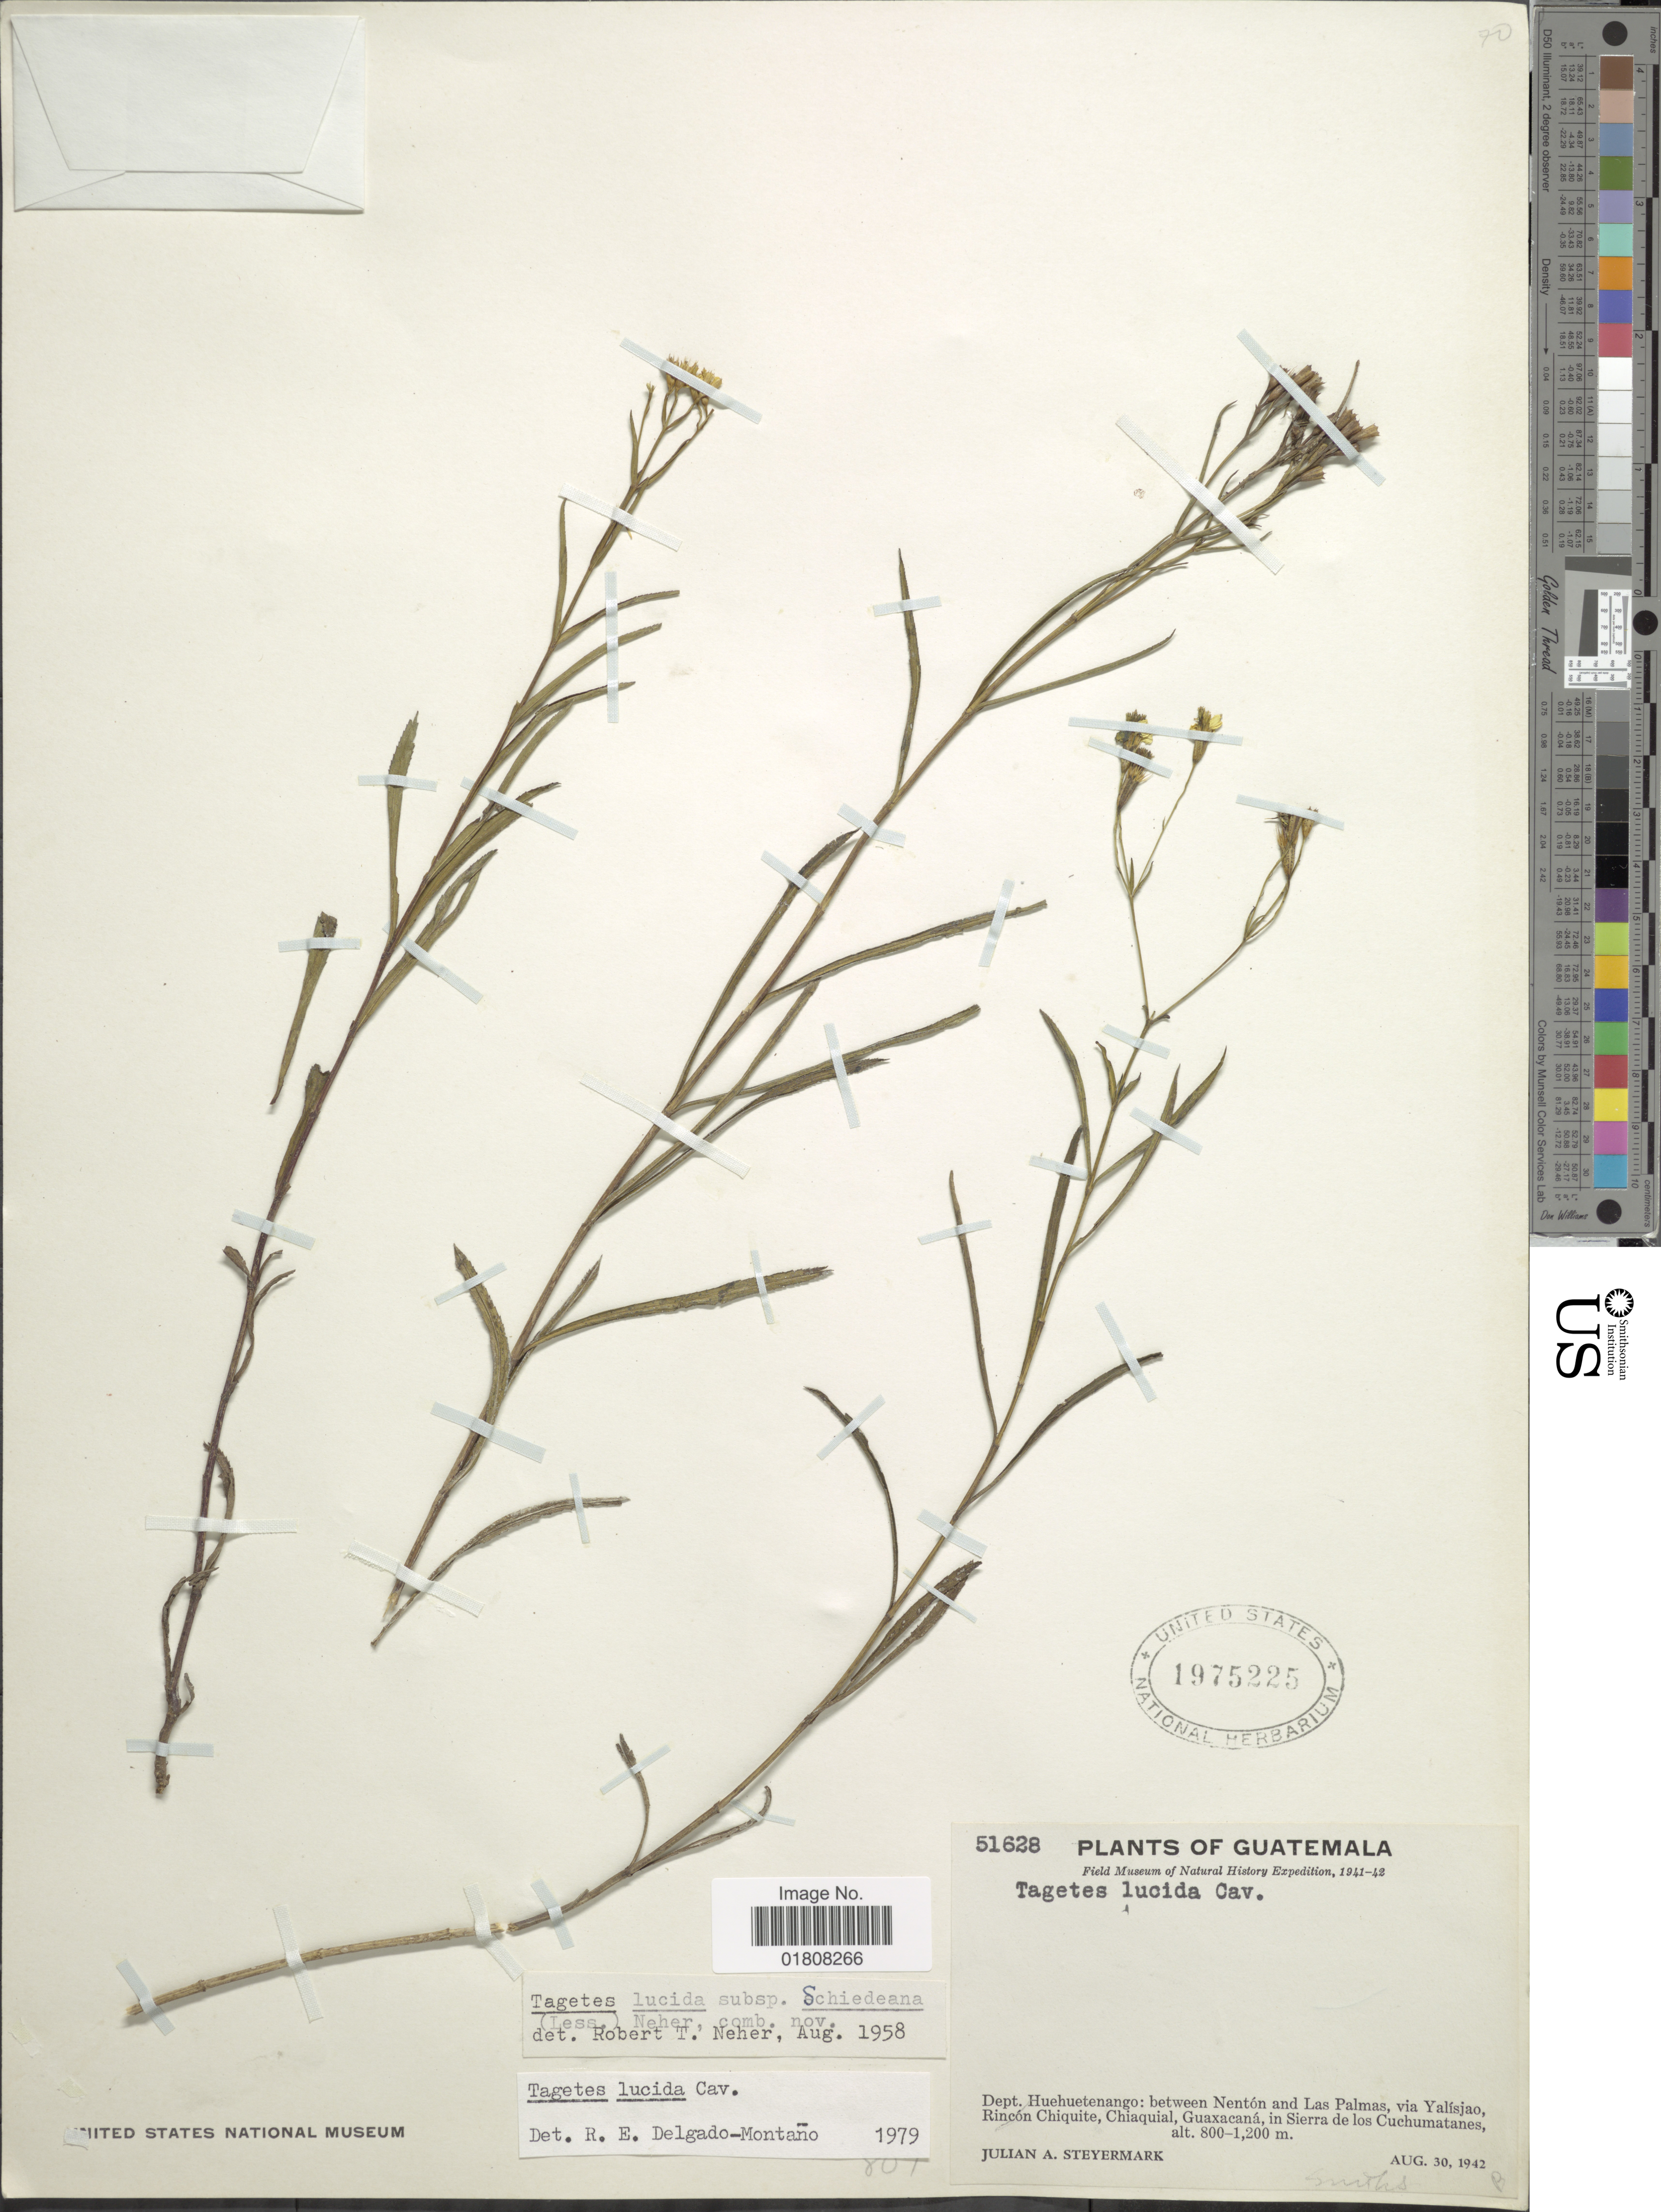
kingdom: Plantae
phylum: Tracheophyta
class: Magnoliopsida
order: Asterales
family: Asteraceae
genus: Tagetes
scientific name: Tagetes lucida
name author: Cav.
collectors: J. Steyermark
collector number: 51628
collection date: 1942-08-30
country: Guatemala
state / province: Huehuetenango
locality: Between Nenton and Las Palmas, via Yalisjao, Chiquite, Chiaquial, Guaxacana, in Sierra de los Cuchumatanes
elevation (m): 800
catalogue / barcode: US 1975225